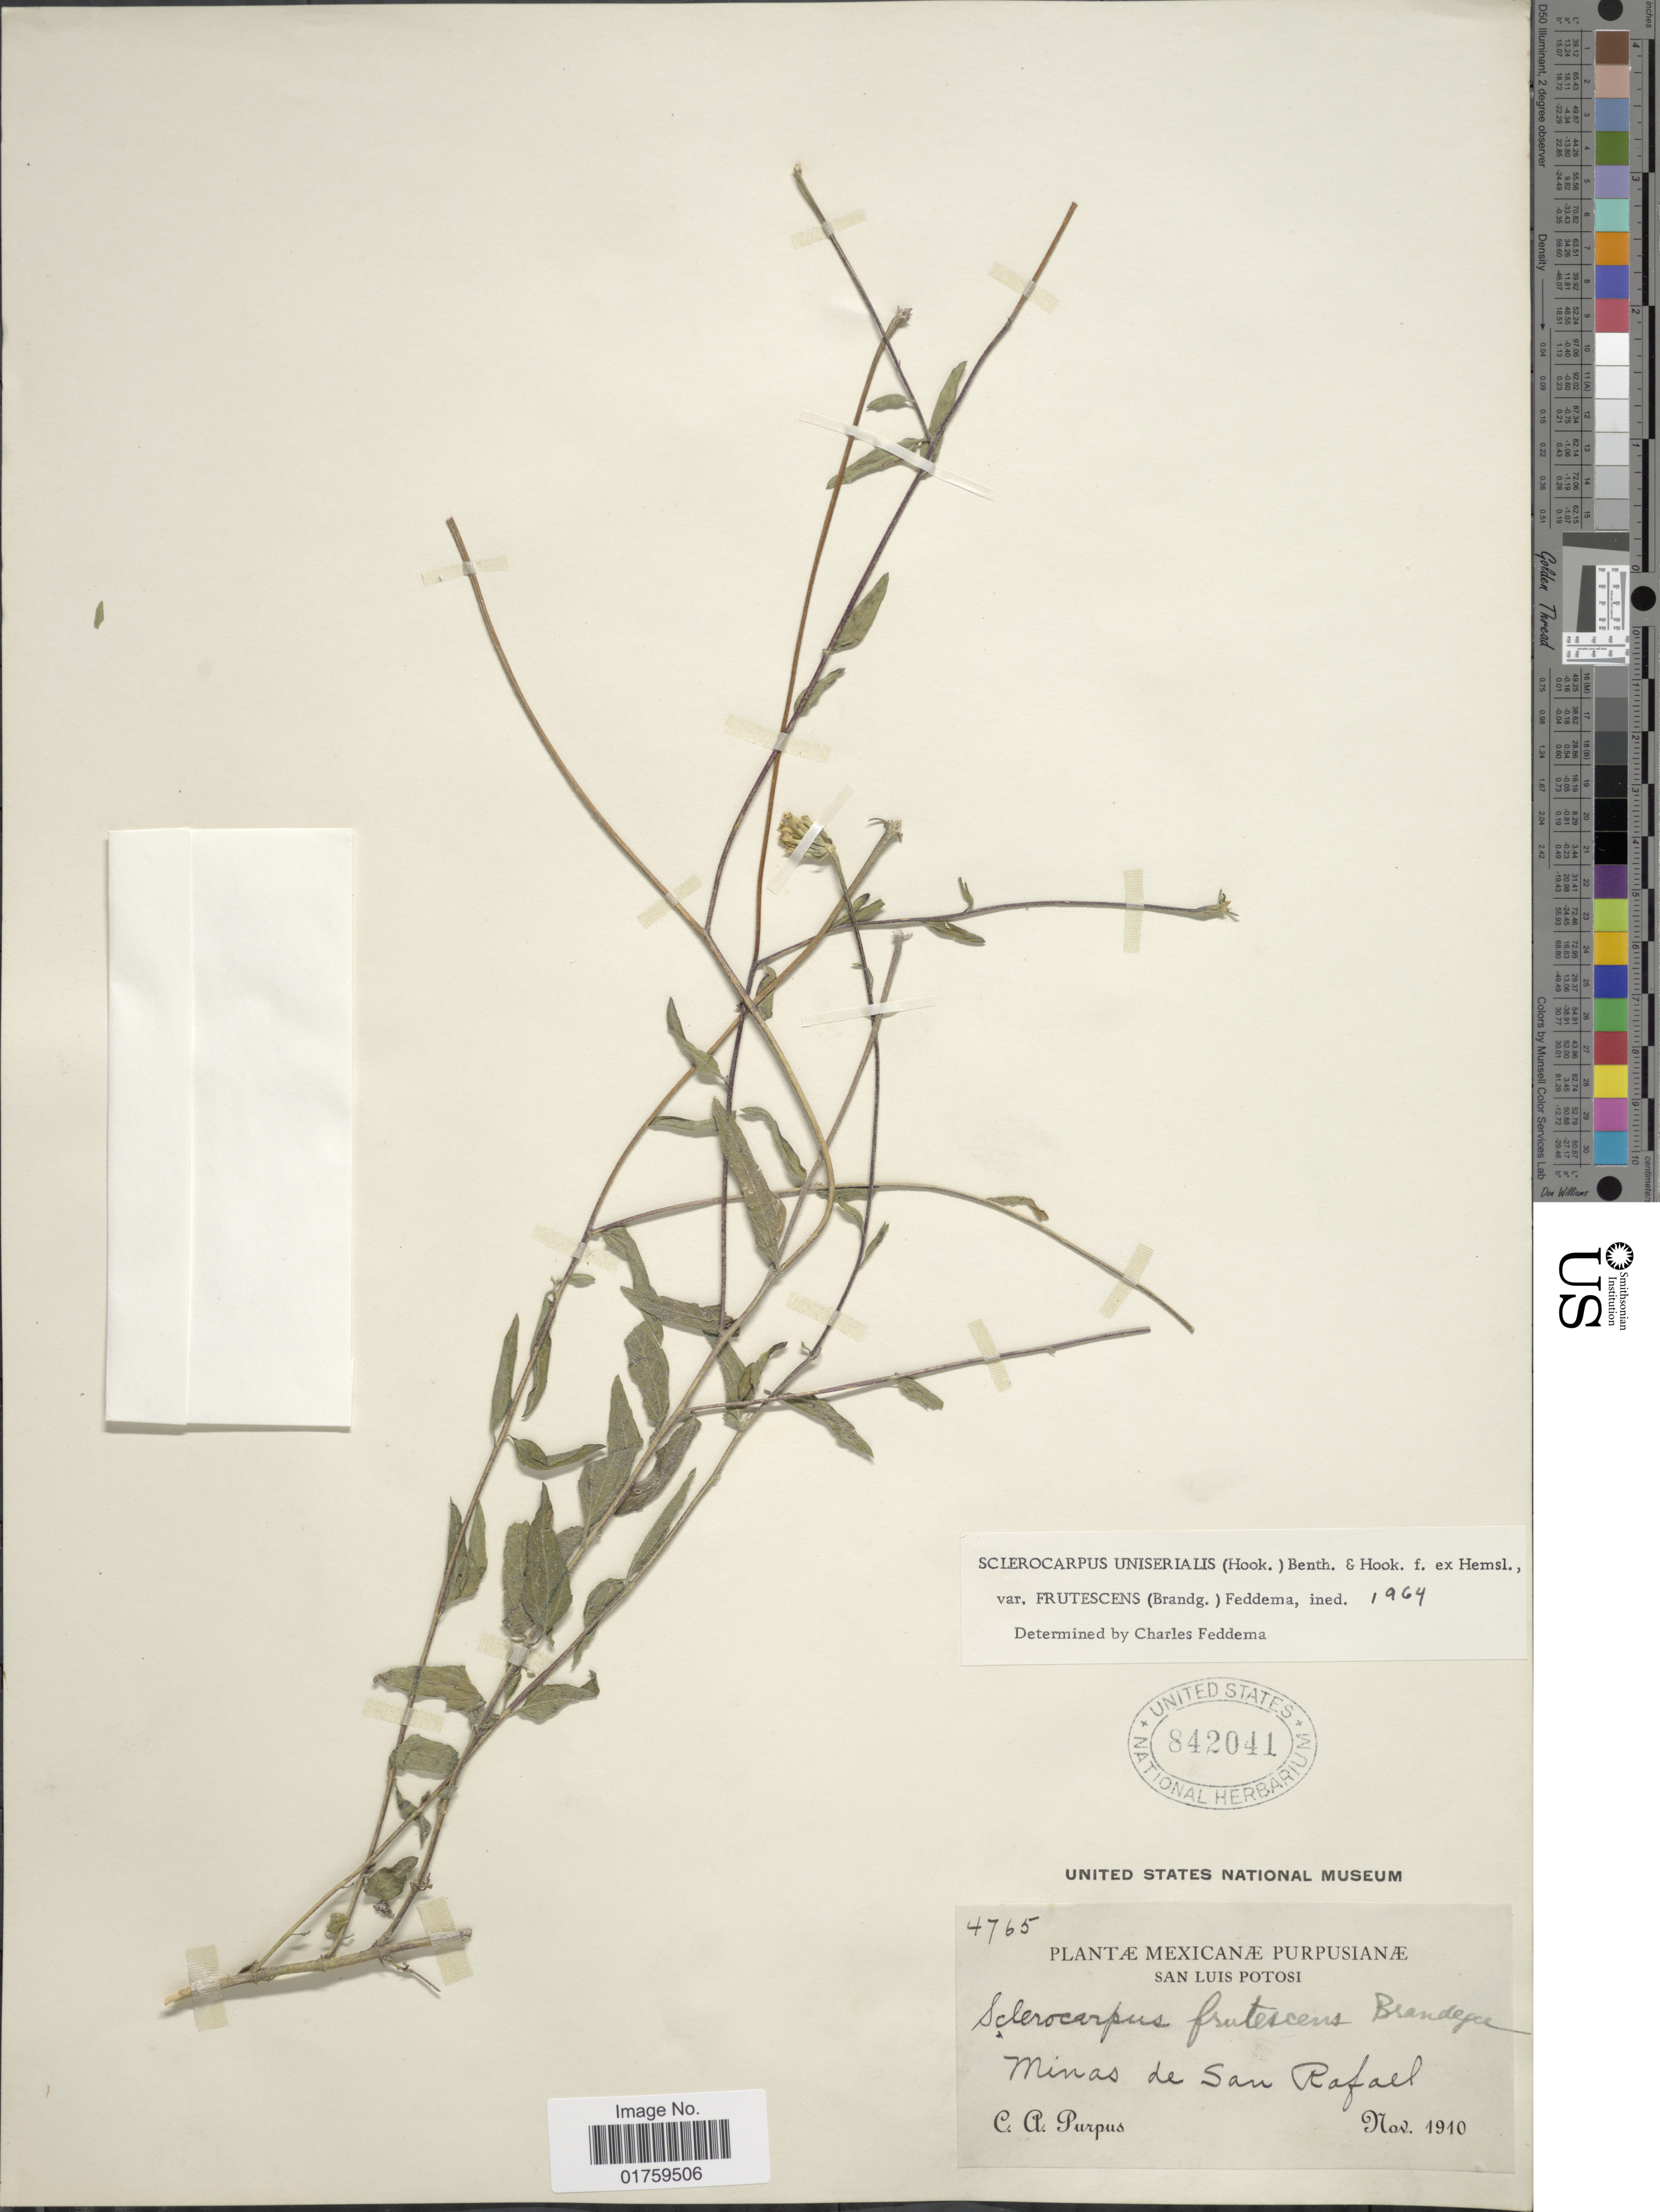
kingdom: Plantae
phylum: Tracheophyta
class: Magnoliopsida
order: Asterales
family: Asteraceae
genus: Sclerocarpus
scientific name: Sclerocarpus uniserialis var. frutescens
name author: (Brandegee) Feddema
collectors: C. A. Purpus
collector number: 4765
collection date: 1910-11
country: Mexico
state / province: San Luis Potosí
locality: Minas Gerais. Minas de San Rafael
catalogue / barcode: US 842041